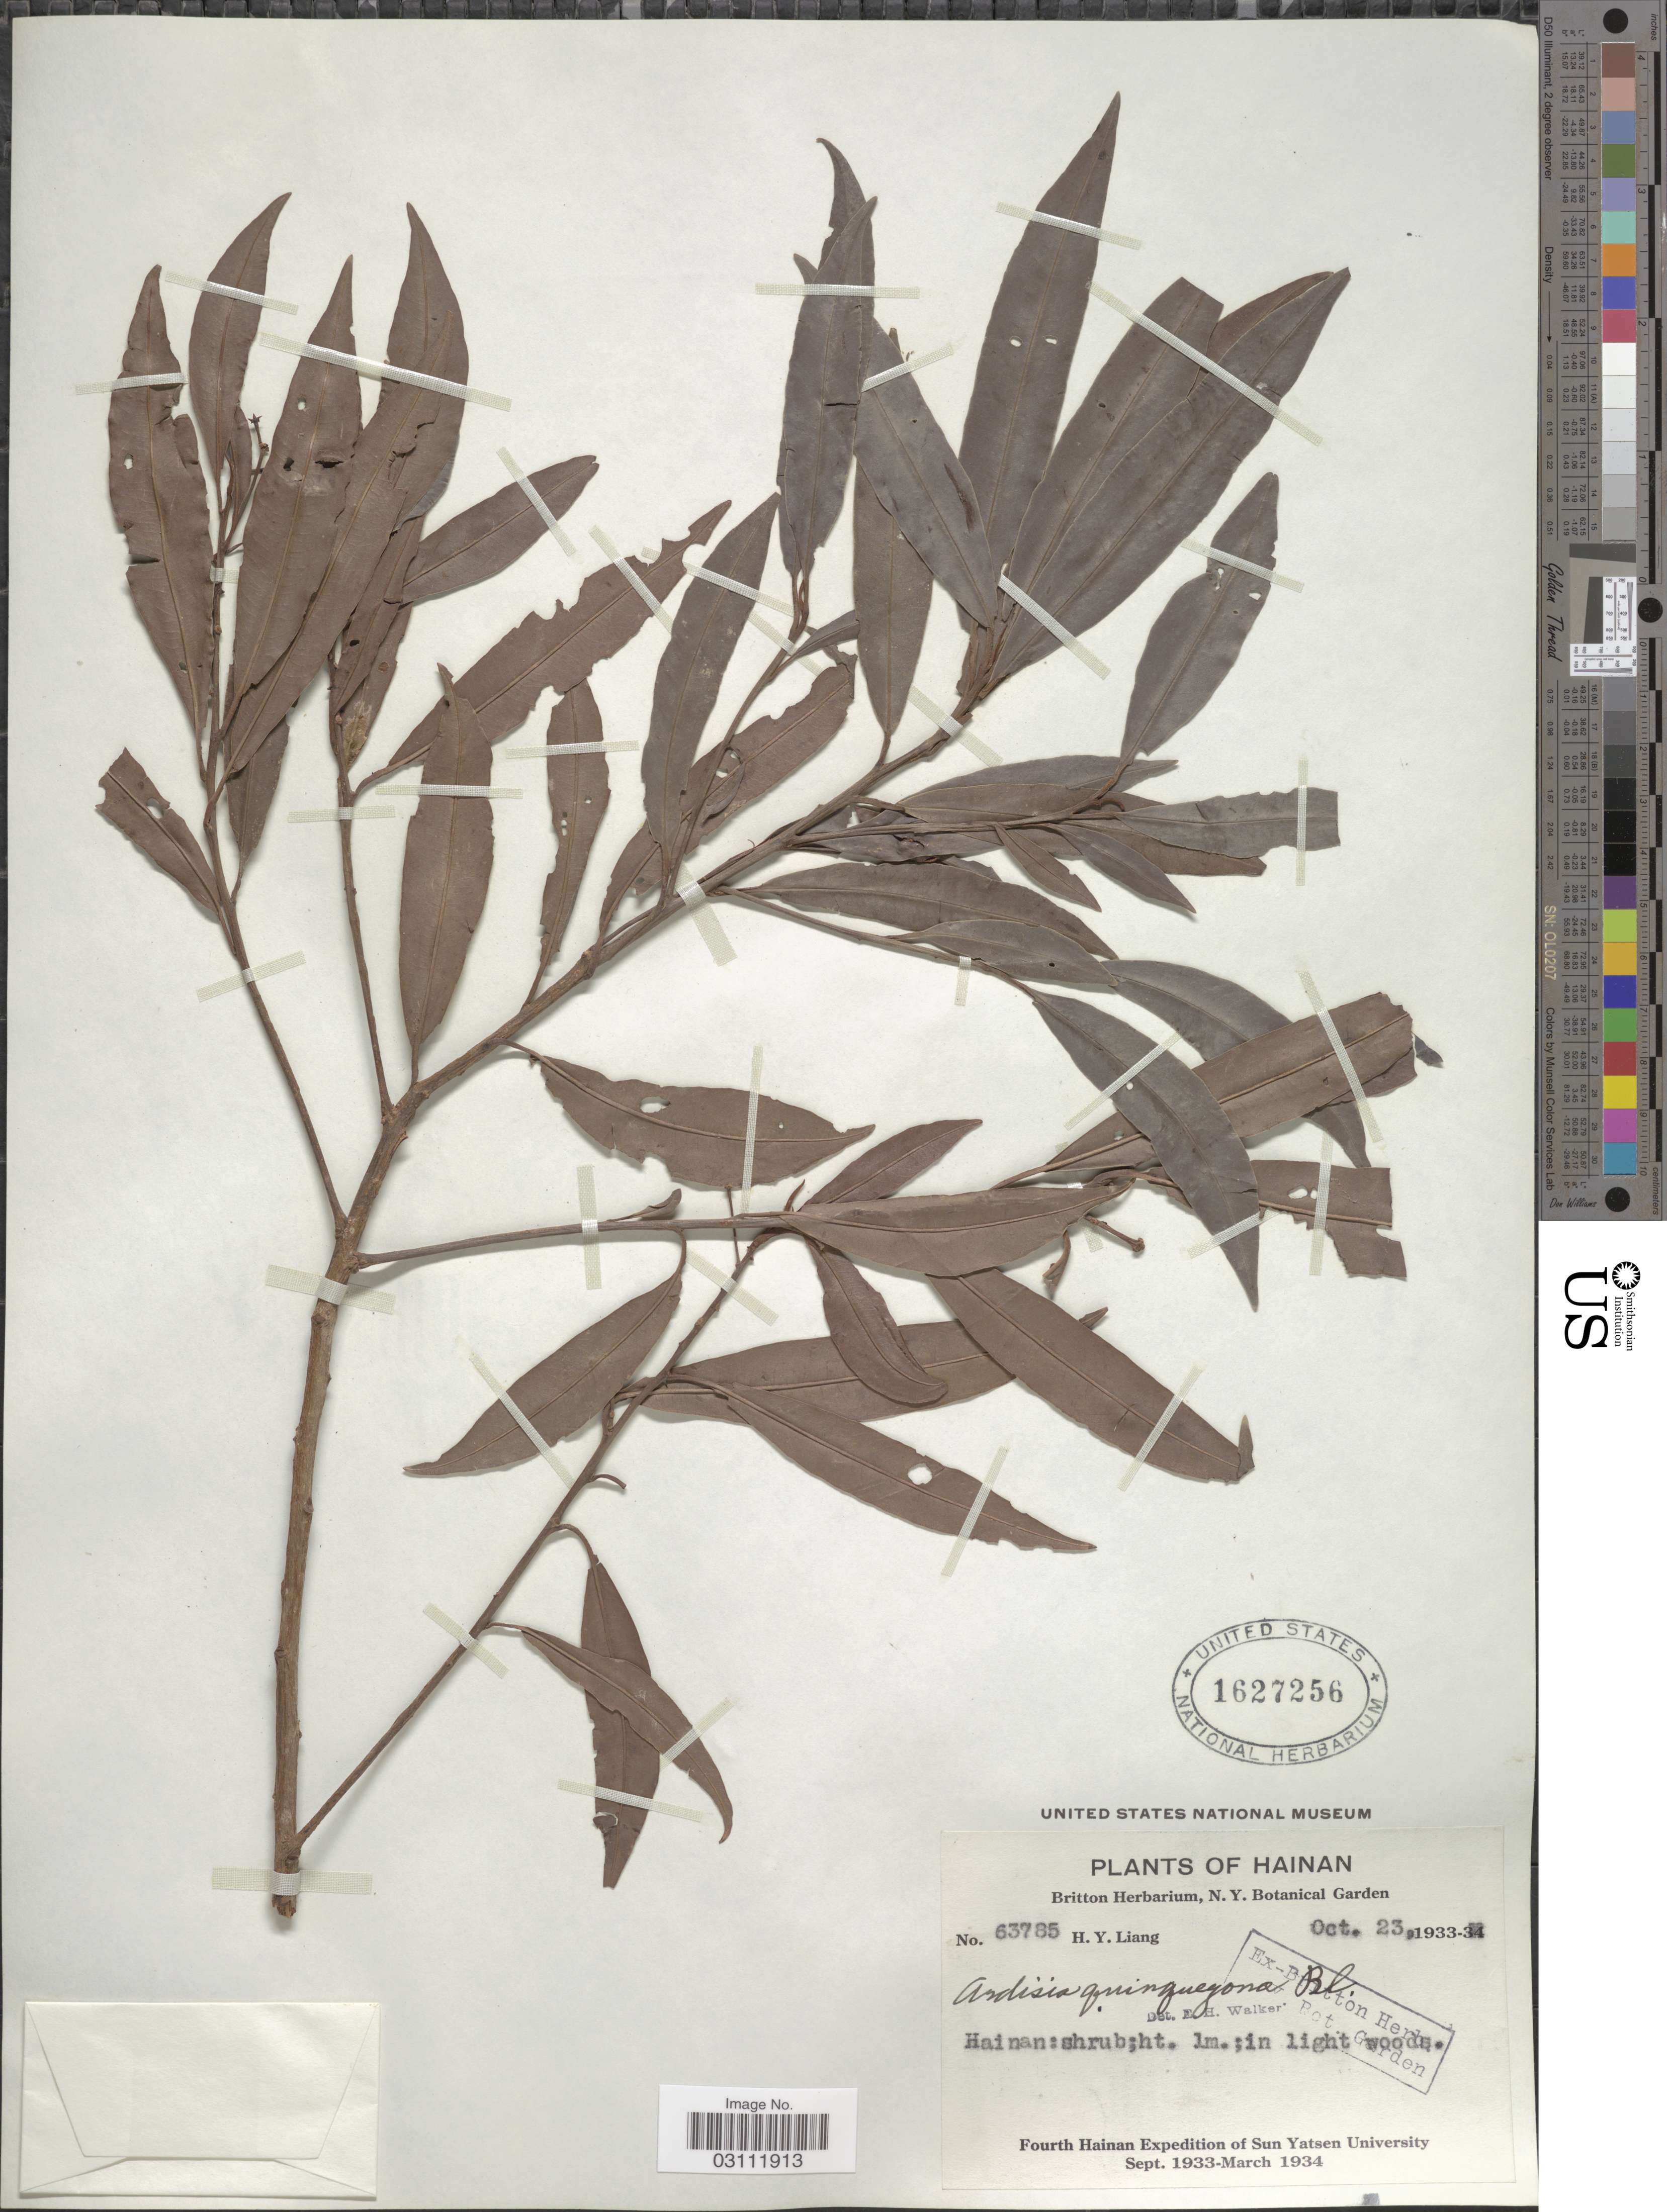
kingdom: Plantae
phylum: Tracheophyta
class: Magnoliopsida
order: Ericales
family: Primulaceae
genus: Ardisia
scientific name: Ardisia quinquegona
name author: Blume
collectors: H. Y. Liang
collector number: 63785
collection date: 1933-10-23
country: China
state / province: Hainan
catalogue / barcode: US 1627256